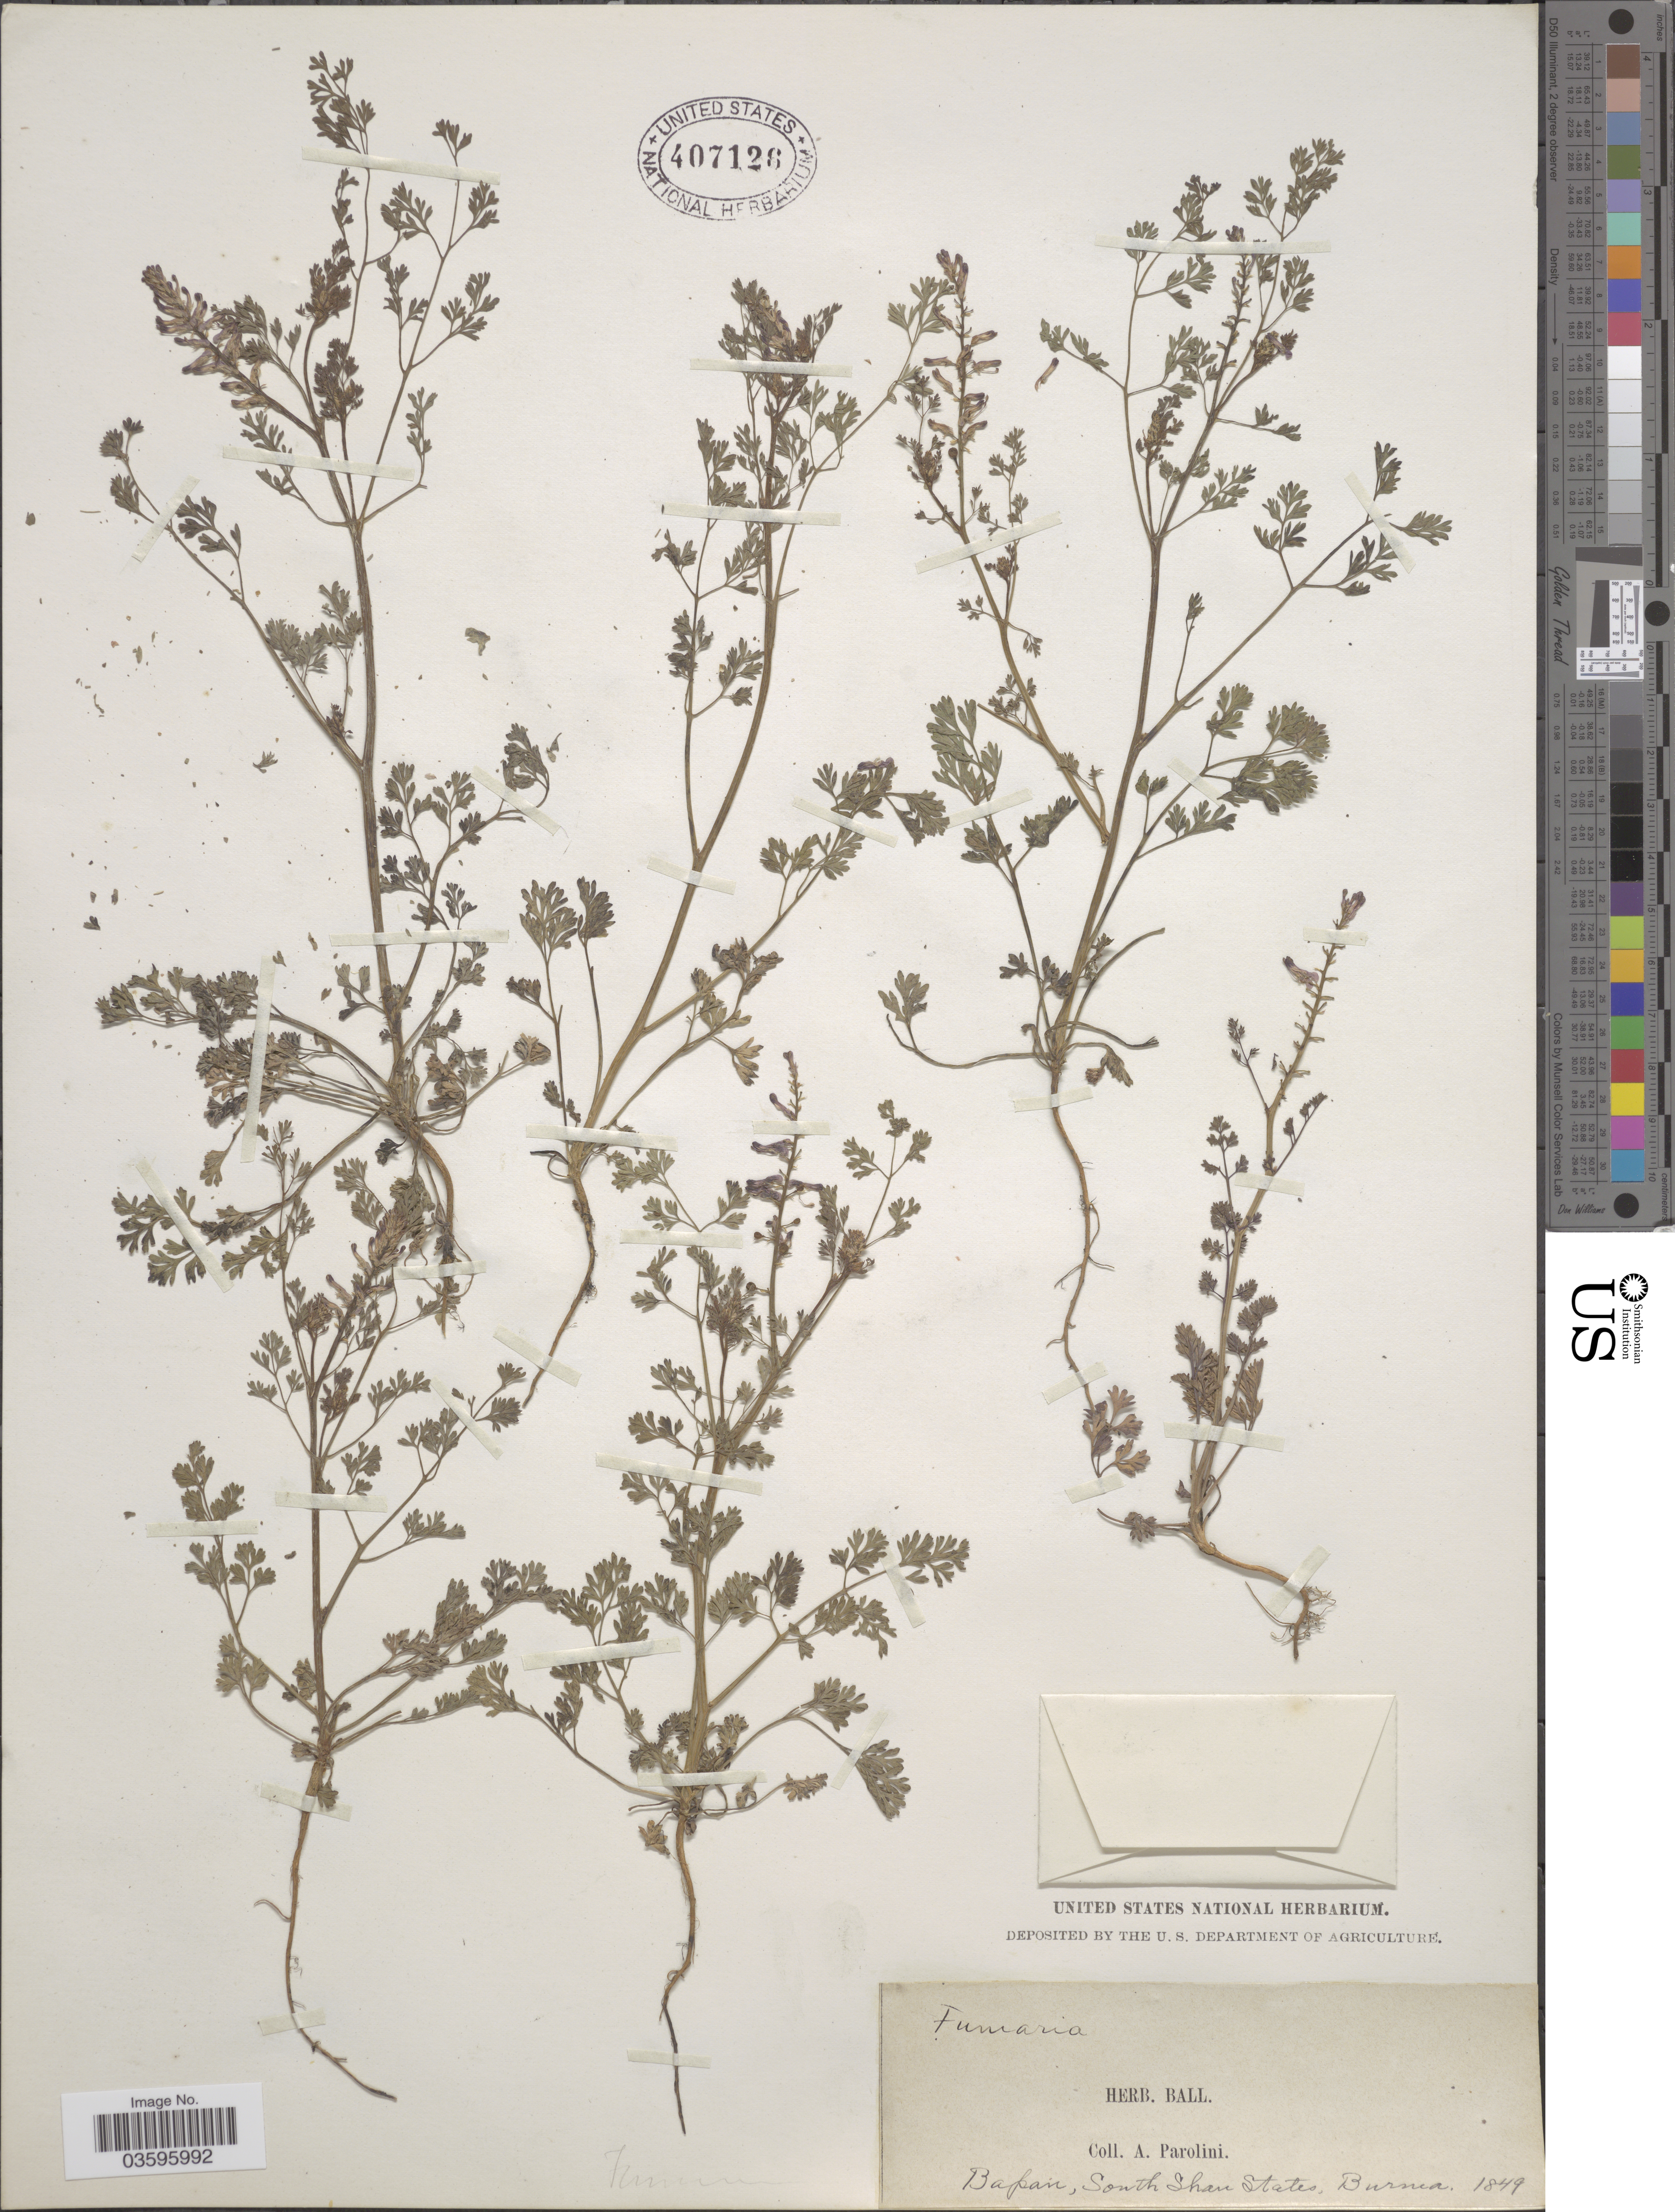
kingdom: Plantae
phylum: Tracheophyta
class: Magnoliopsida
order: Ranunculales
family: Papaveraceae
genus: Fumaria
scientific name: Fumaria sp.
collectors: A. Parolini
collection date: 1849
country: Myanmar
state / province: Shan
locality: Bafair [interpreted], South Shan States, Burma.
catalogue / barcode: US 407126